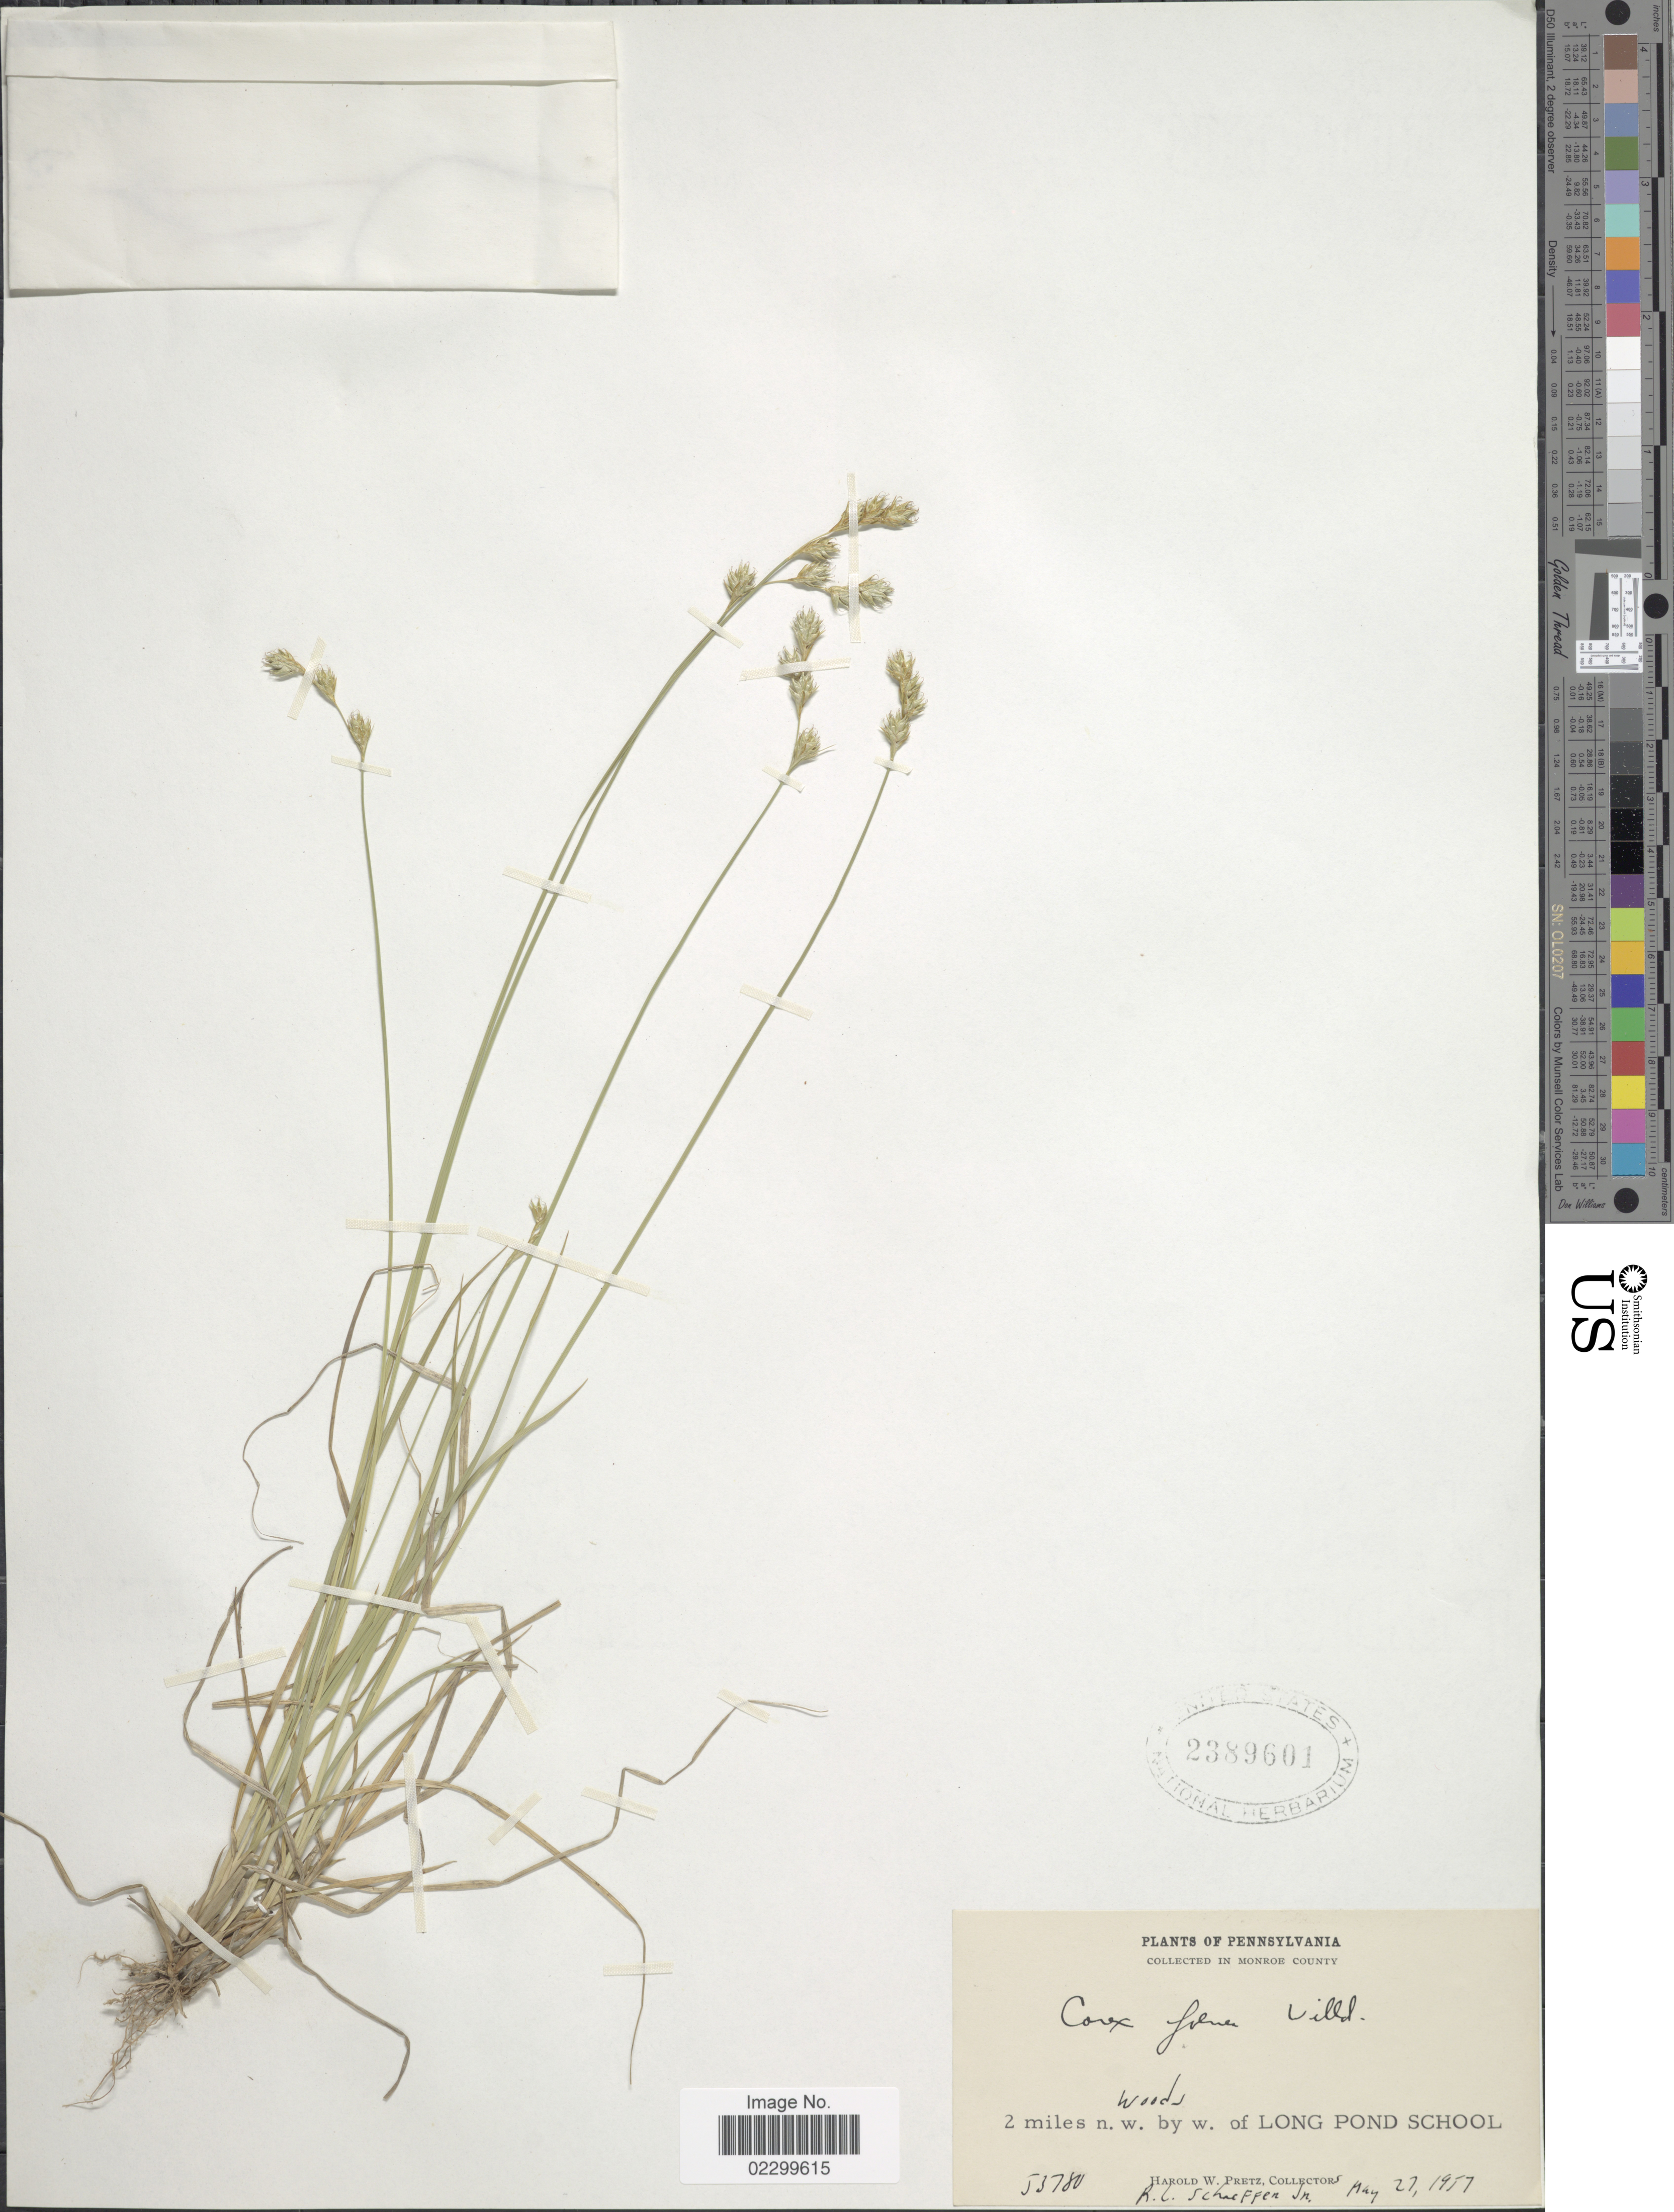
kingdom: Plantae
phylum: Tracheophyta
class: Liliopsida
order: Poales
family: Cyperaceae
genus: Carex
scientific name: Carex argyrantha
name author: Tuck. ex Boott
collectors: H. W. Pretz & R. L. Schaeffer Jr.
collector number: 53780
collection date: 1957-05-27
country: United States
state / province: Pennsylvania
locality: In Monroe County, woods, 2 miles n.w. of Long Pond School.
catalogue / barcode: US 2389601